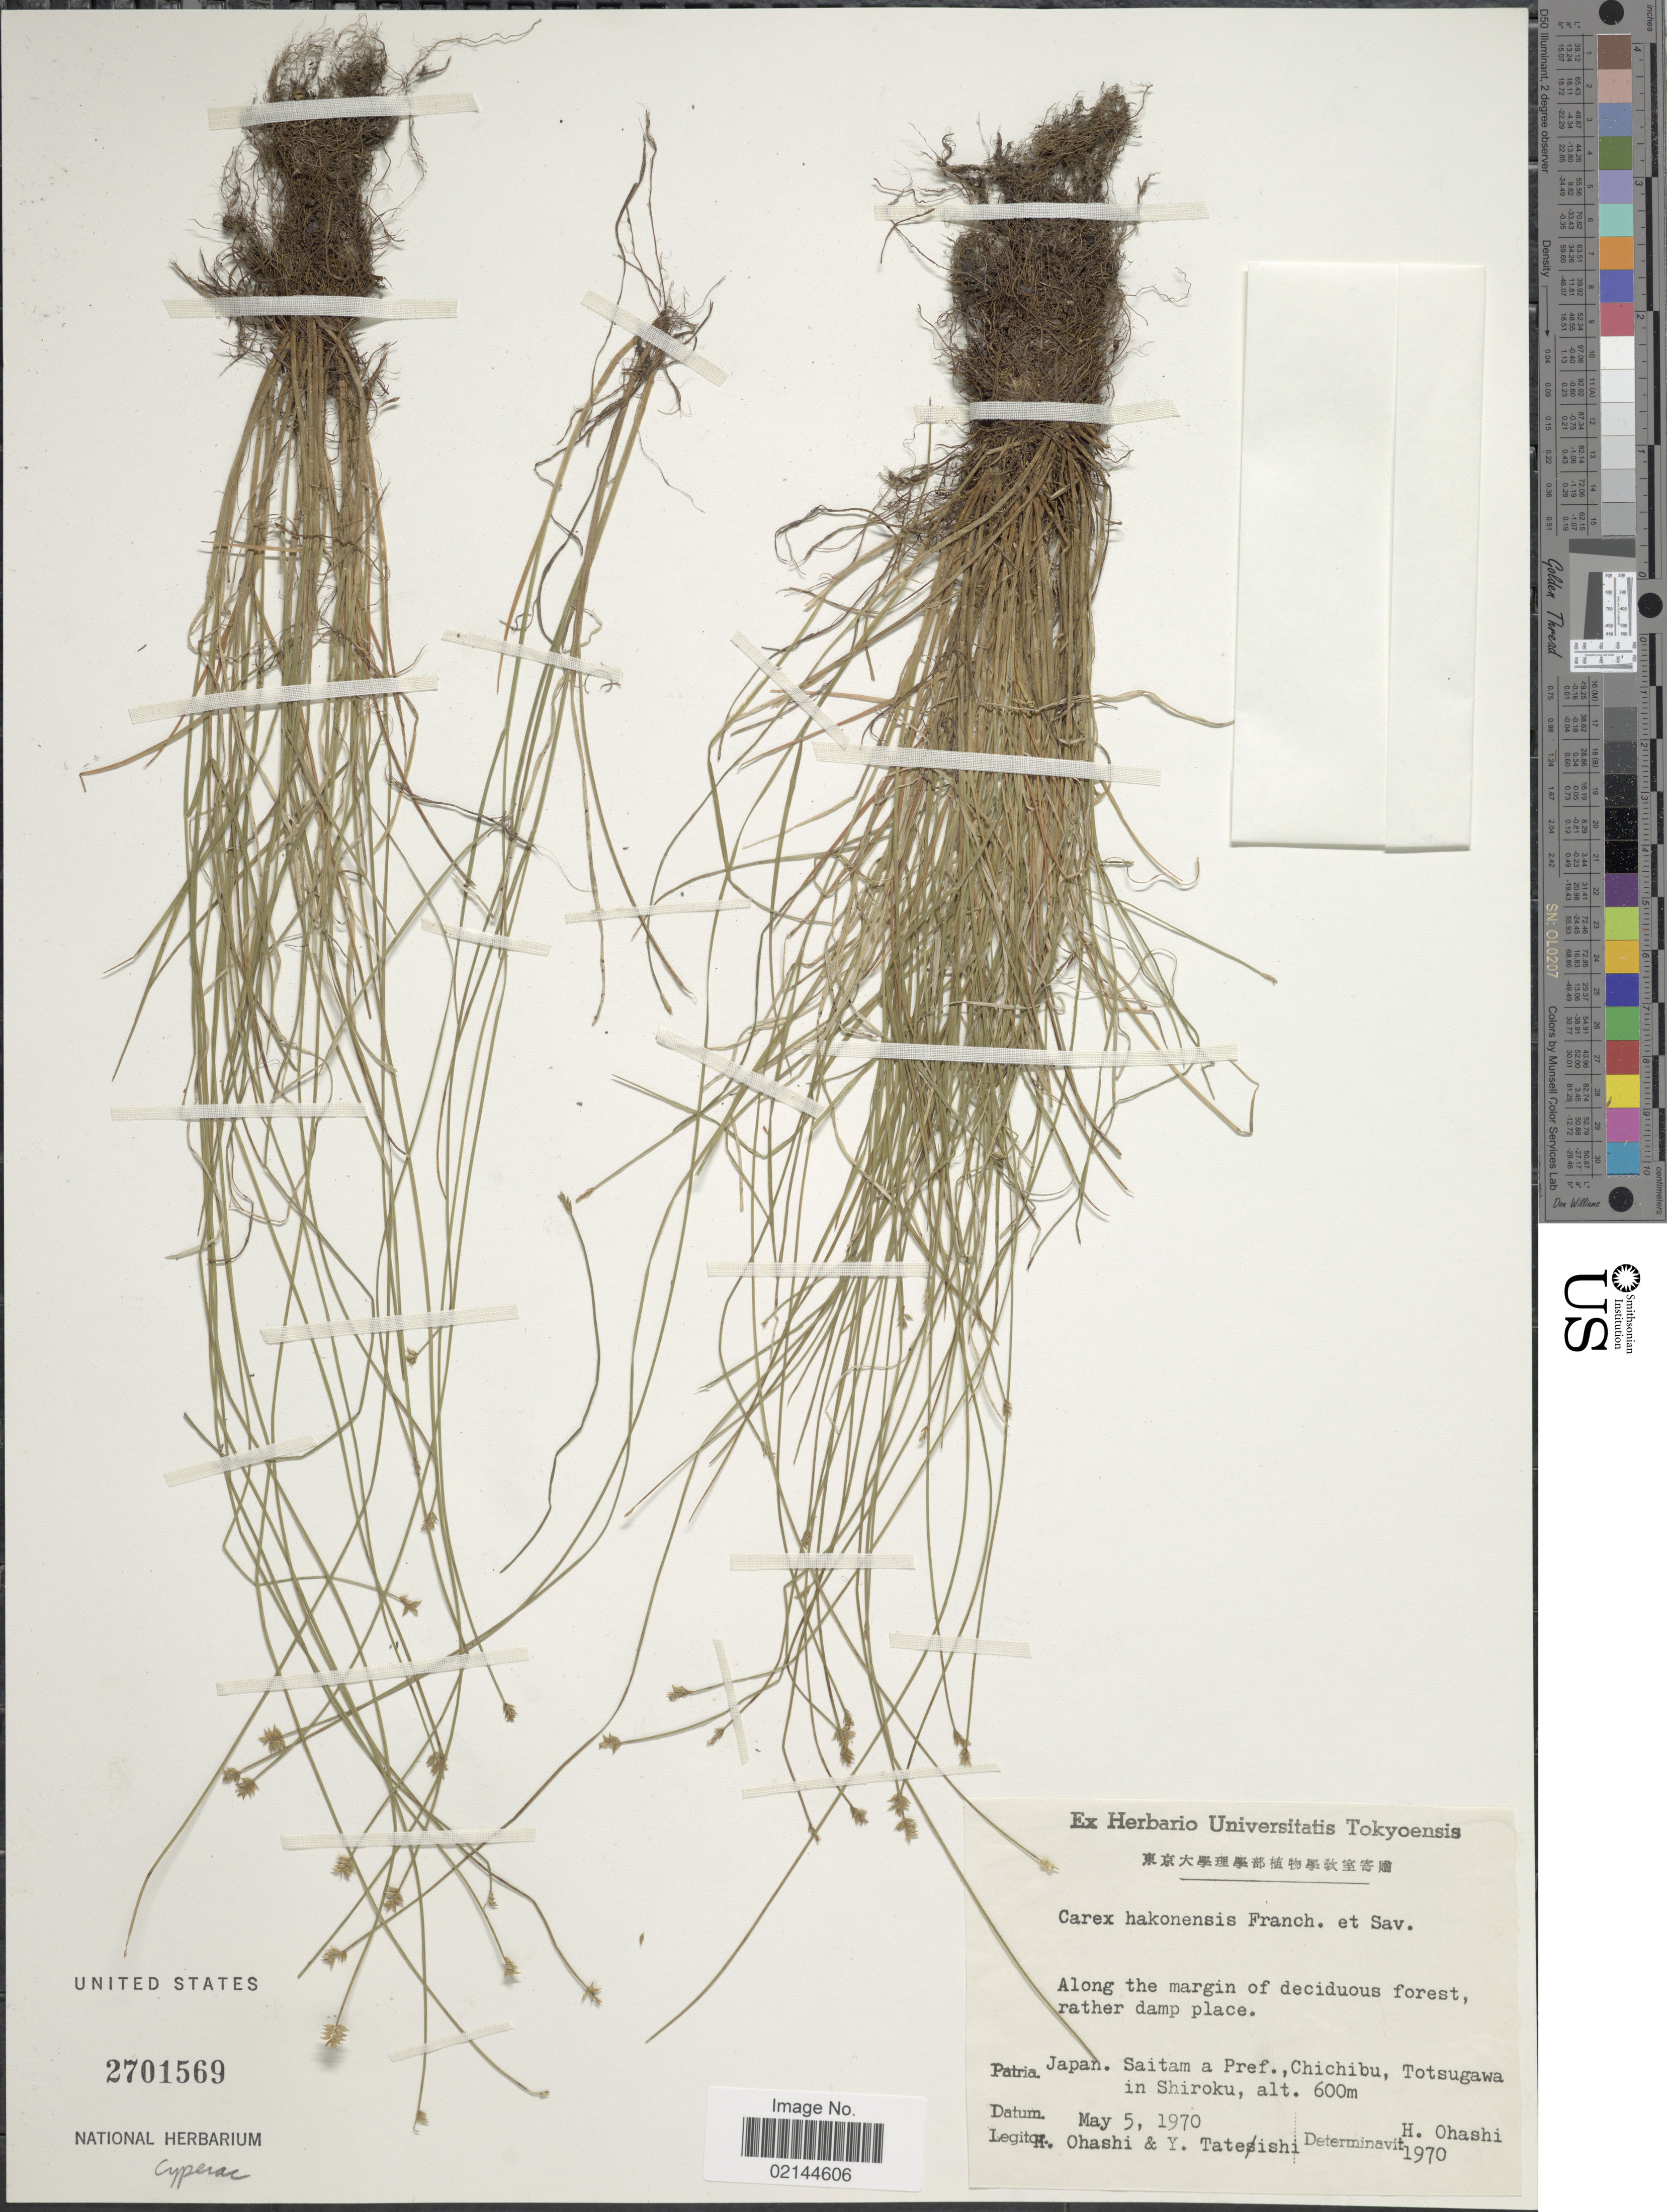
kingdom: Plantae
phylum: Tracheophyta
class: Liliopsida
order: Poales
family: Cyperaceae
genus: Carex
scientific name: Carex hakkodensis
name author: Franch.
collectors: H. Ohashi & Y. Tateishi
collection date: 1970-05-05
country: Japan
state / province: Saitama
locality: Saitam a Pref., Chichibu, Totsugawa in Shiroku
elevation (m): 600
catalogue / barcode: US 2701569